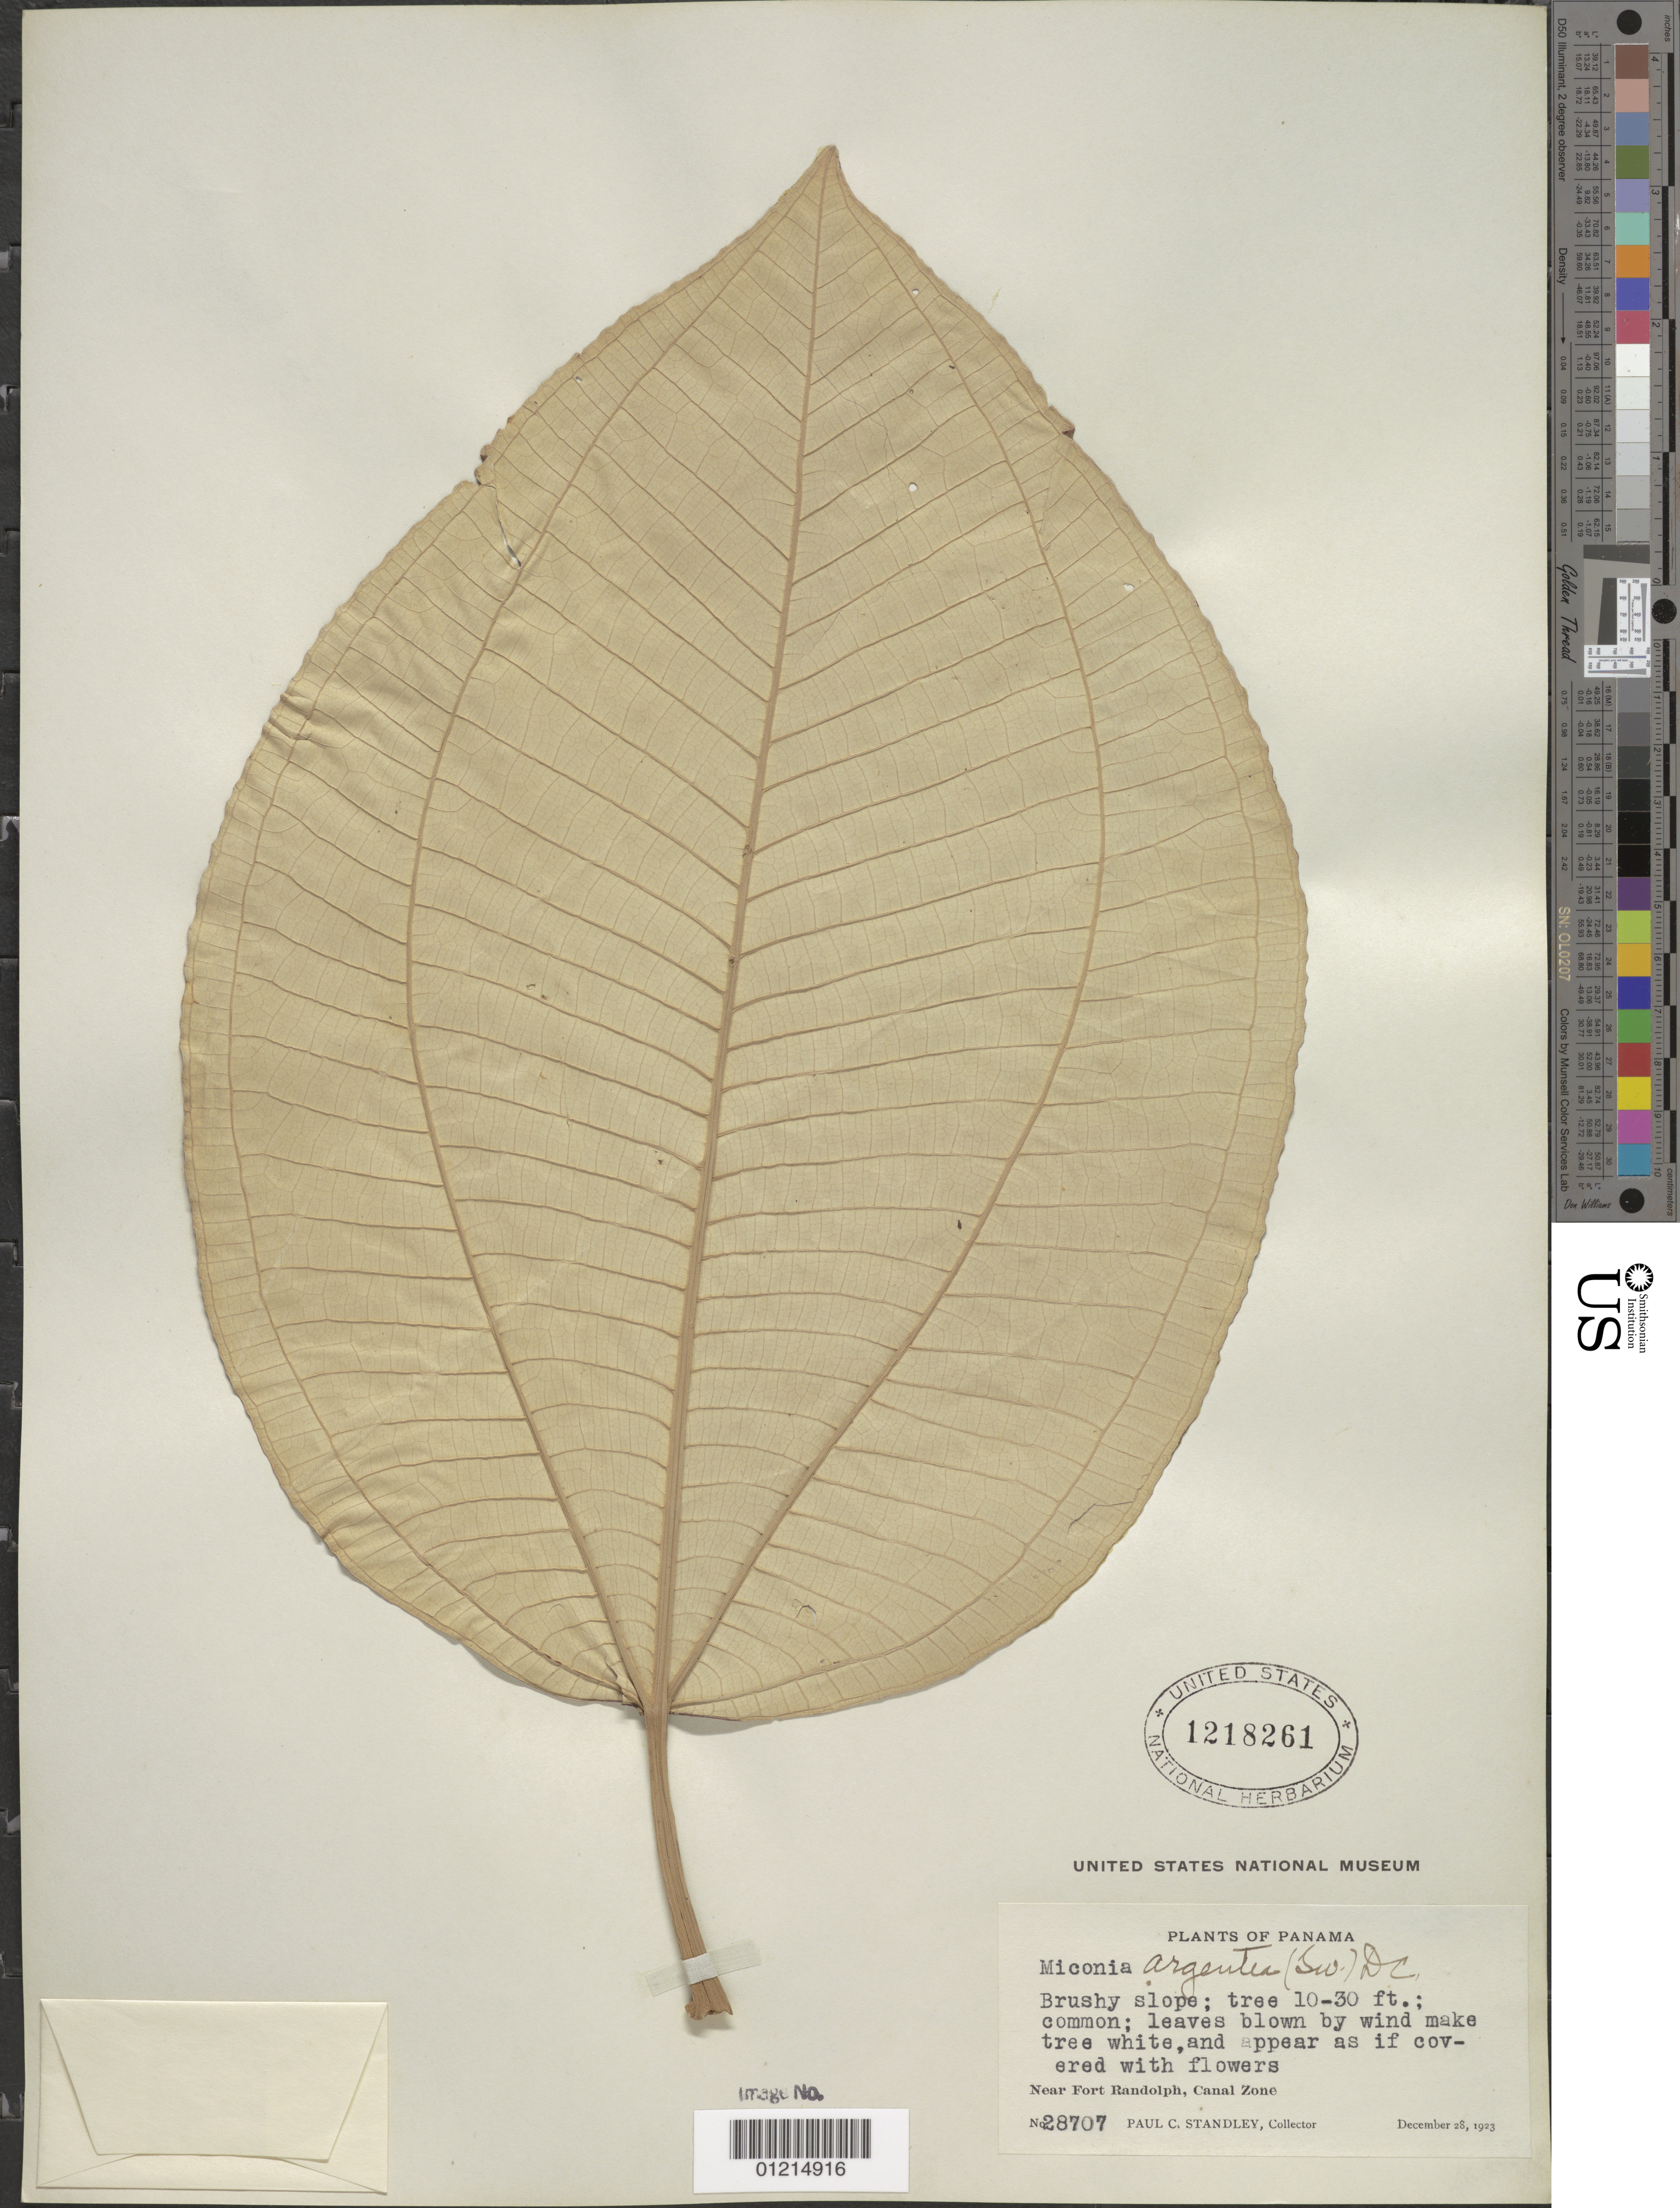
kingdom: Plantae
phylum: Tracheophyta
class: Magnoliopsida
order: Myrtales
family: Melastomataceae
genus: Miconia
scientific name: Miconia argentea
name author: (Sw.) DC.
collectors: P. C. Standley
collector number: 28707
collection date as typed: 28 Dec 1923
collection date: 1923-12-28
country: Panama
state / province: Colón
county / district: Canal Zone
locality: Near Fort Randolph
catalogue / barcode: US 1218261